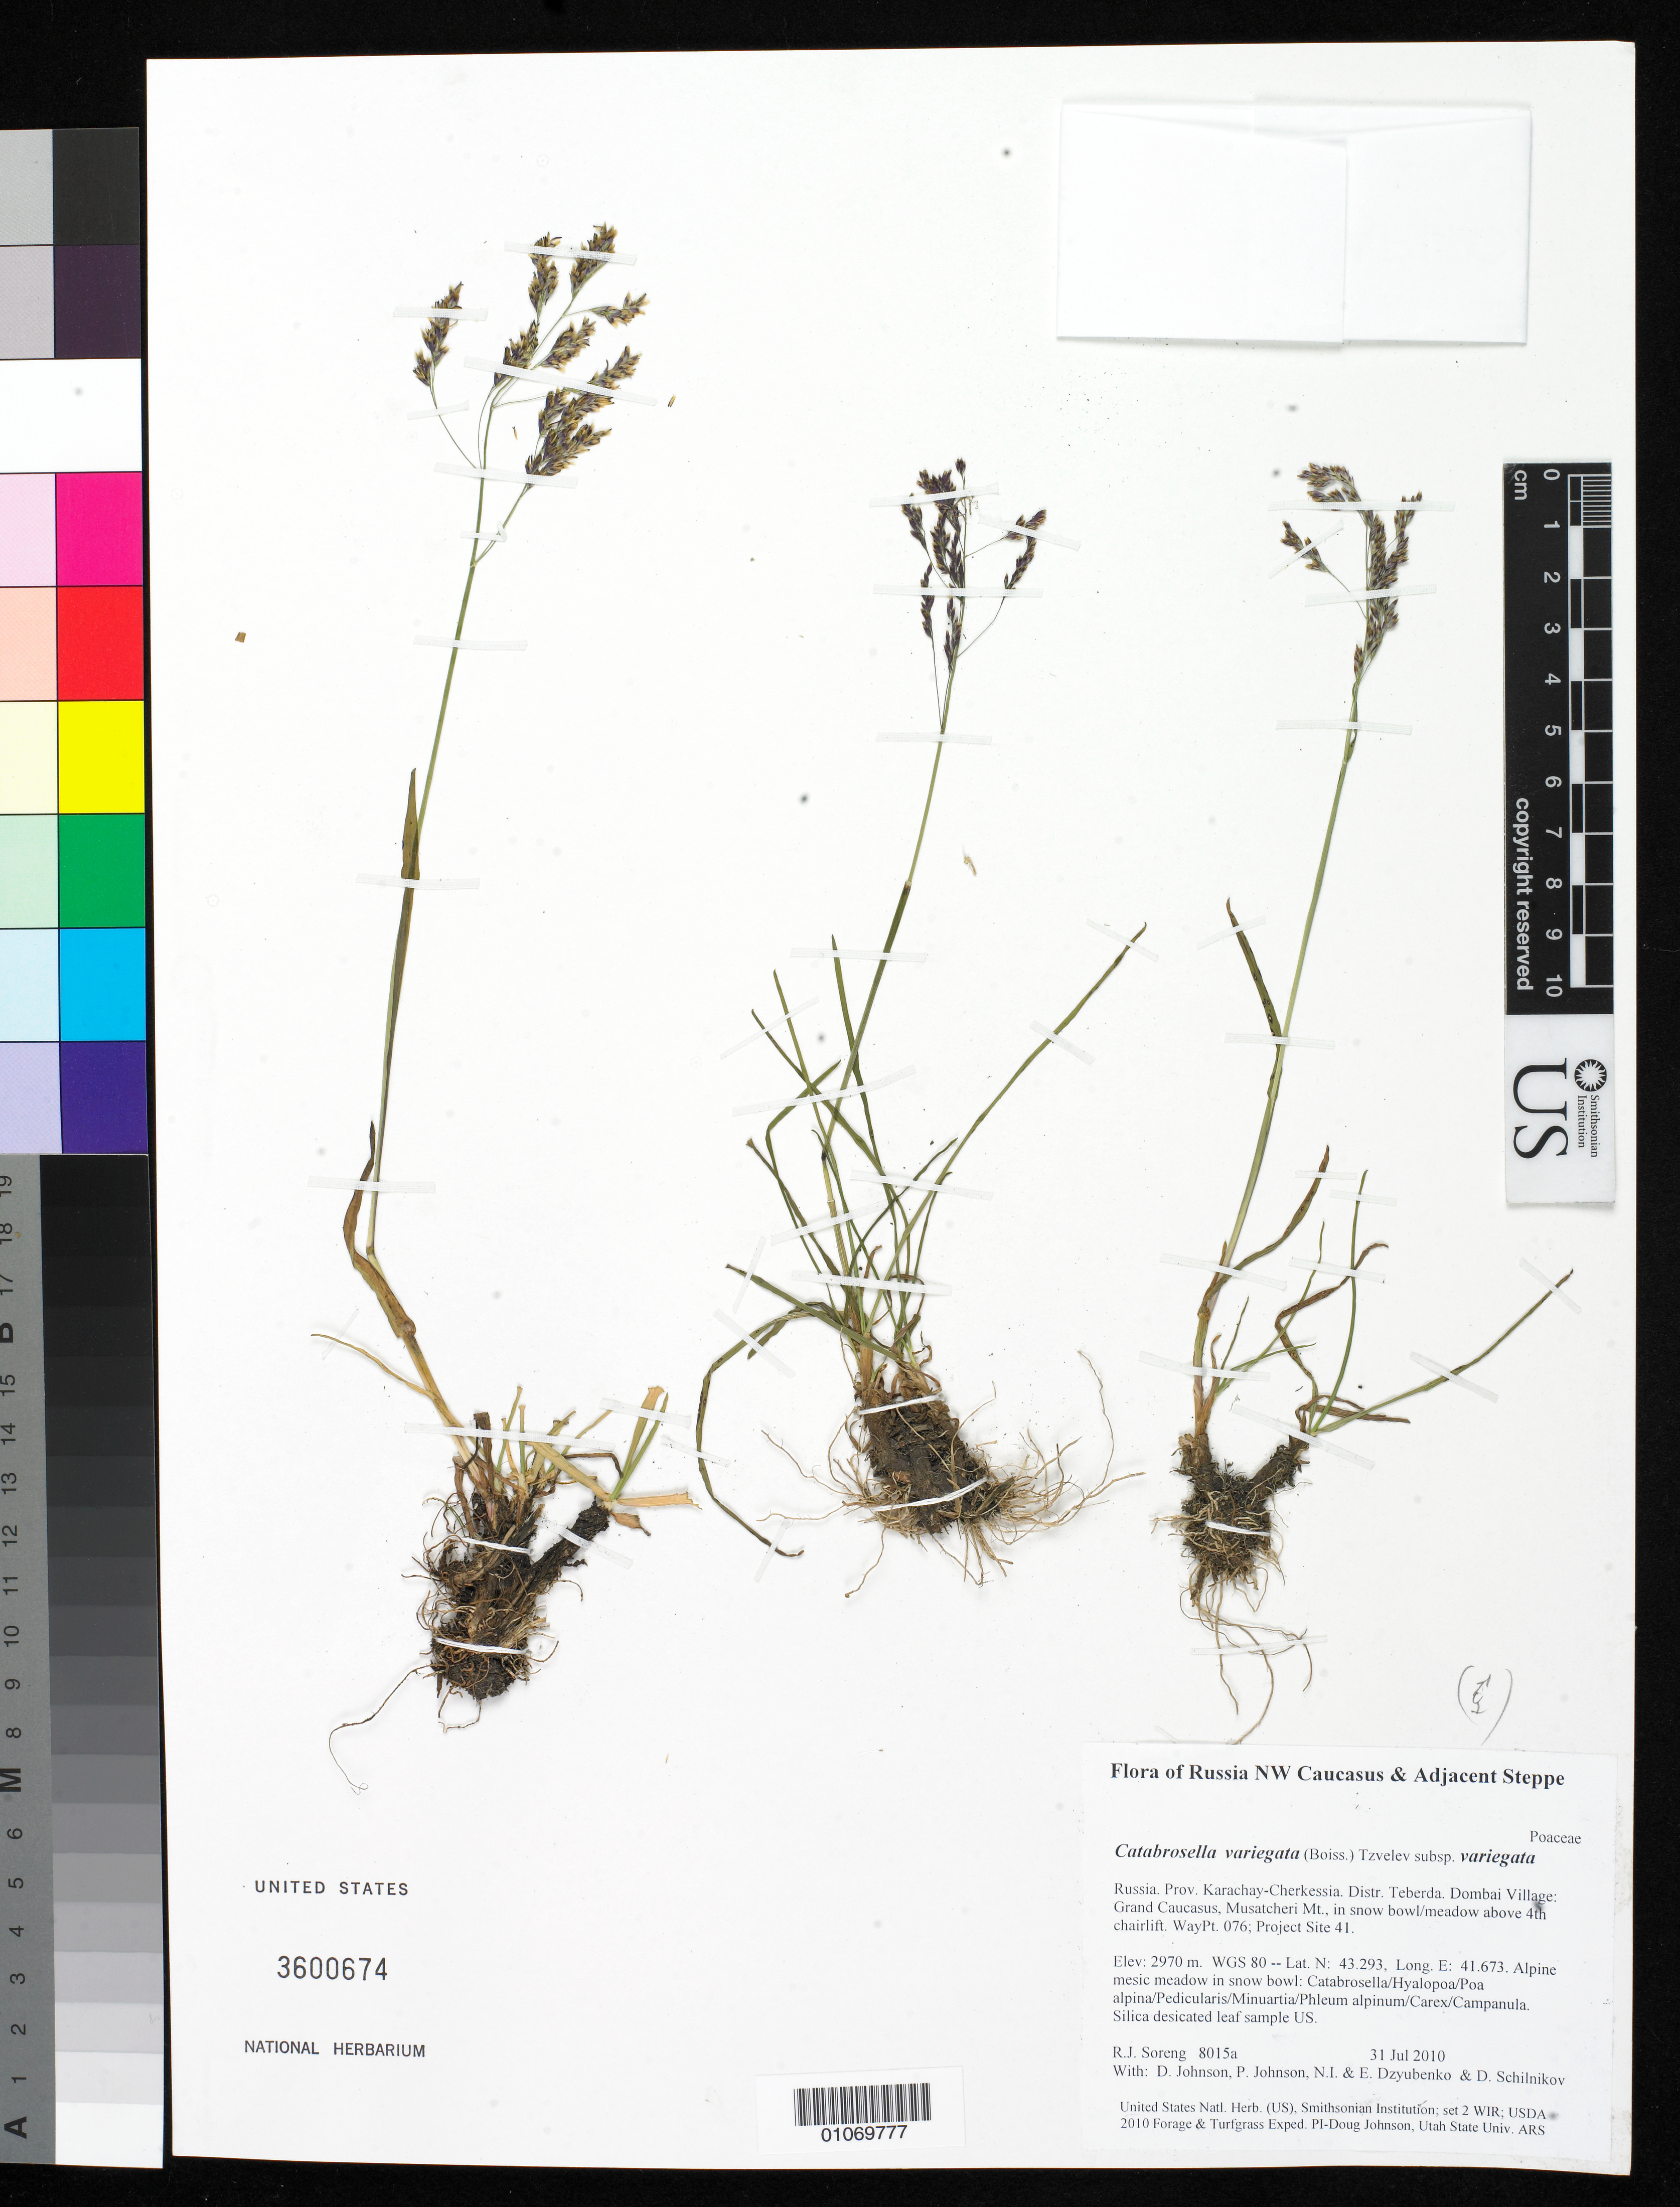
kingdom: Plantae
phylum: Tracheophyta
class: Liliopsida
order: Poales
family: Poaceae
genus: Catabrosella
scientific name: Catabrosella variegata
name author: (Boiss.) Tzvelev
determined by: Poaceae Reorganization Project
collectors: R. J. Soreng, D. Johnson, P. Johnson, N. Dzyubenko, E. Dzyubenko & D. Schilnikov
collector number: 8015-a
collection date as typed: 31 Jul 2010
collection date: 2010-07-31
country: Russian Federation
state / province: Karachay-Cherkess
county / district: Teberda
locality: Dombai Village: Grand Caucasus, Musatcheri Mt., in snow bowl/meadow above 4th chairlift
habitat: Alpine mesic meadow in snow bowl: Catabrosella/Hyalopoa/Poa alpina/Pedicularis/Minuartia/Phleum alpinum/Carex/Campanula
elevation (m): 2970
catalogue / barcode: US 3600674